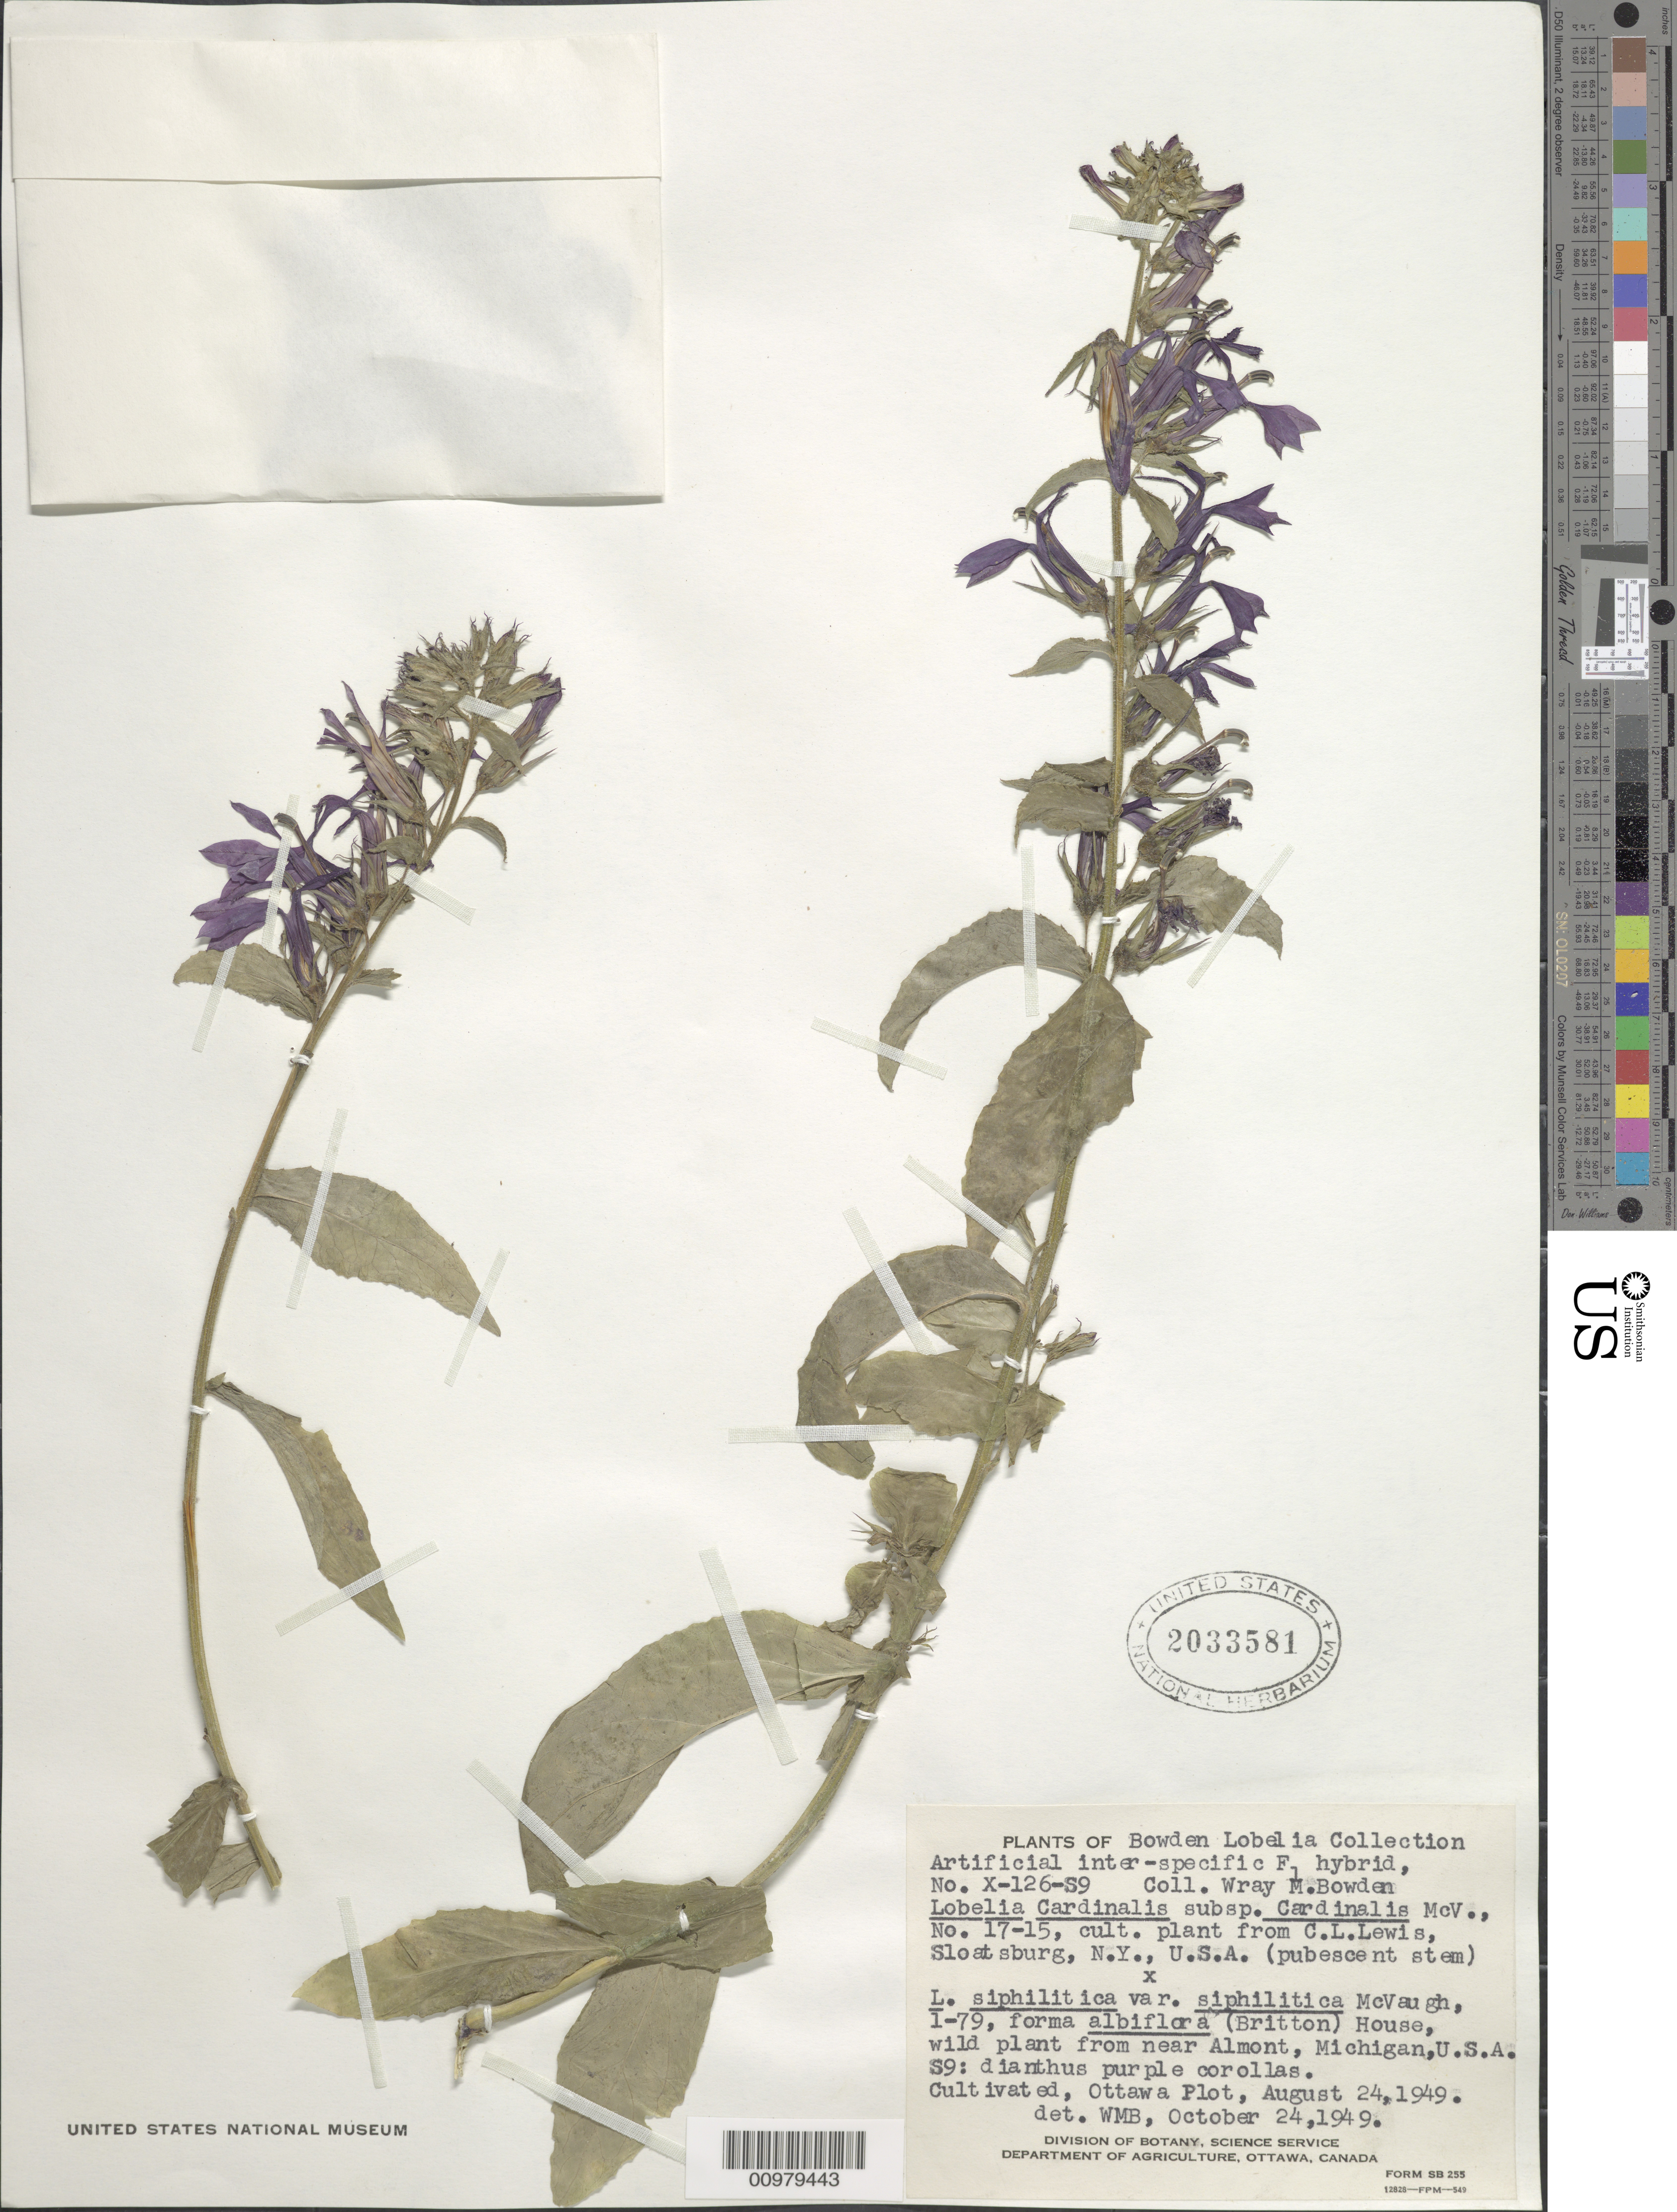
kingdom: Plantae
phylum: Tracheophyta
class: Magnoliopsida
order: Asterales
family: Campanulaceae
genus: Lobelia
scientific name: Lobelia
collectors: W. M. Bowden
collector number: X-126-S9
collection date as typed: Aug. 24, 1949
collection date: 1949-08-24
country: Canada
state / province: Ontario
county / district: Ottawa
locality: Ottawa Plot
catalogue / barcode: US 2033581